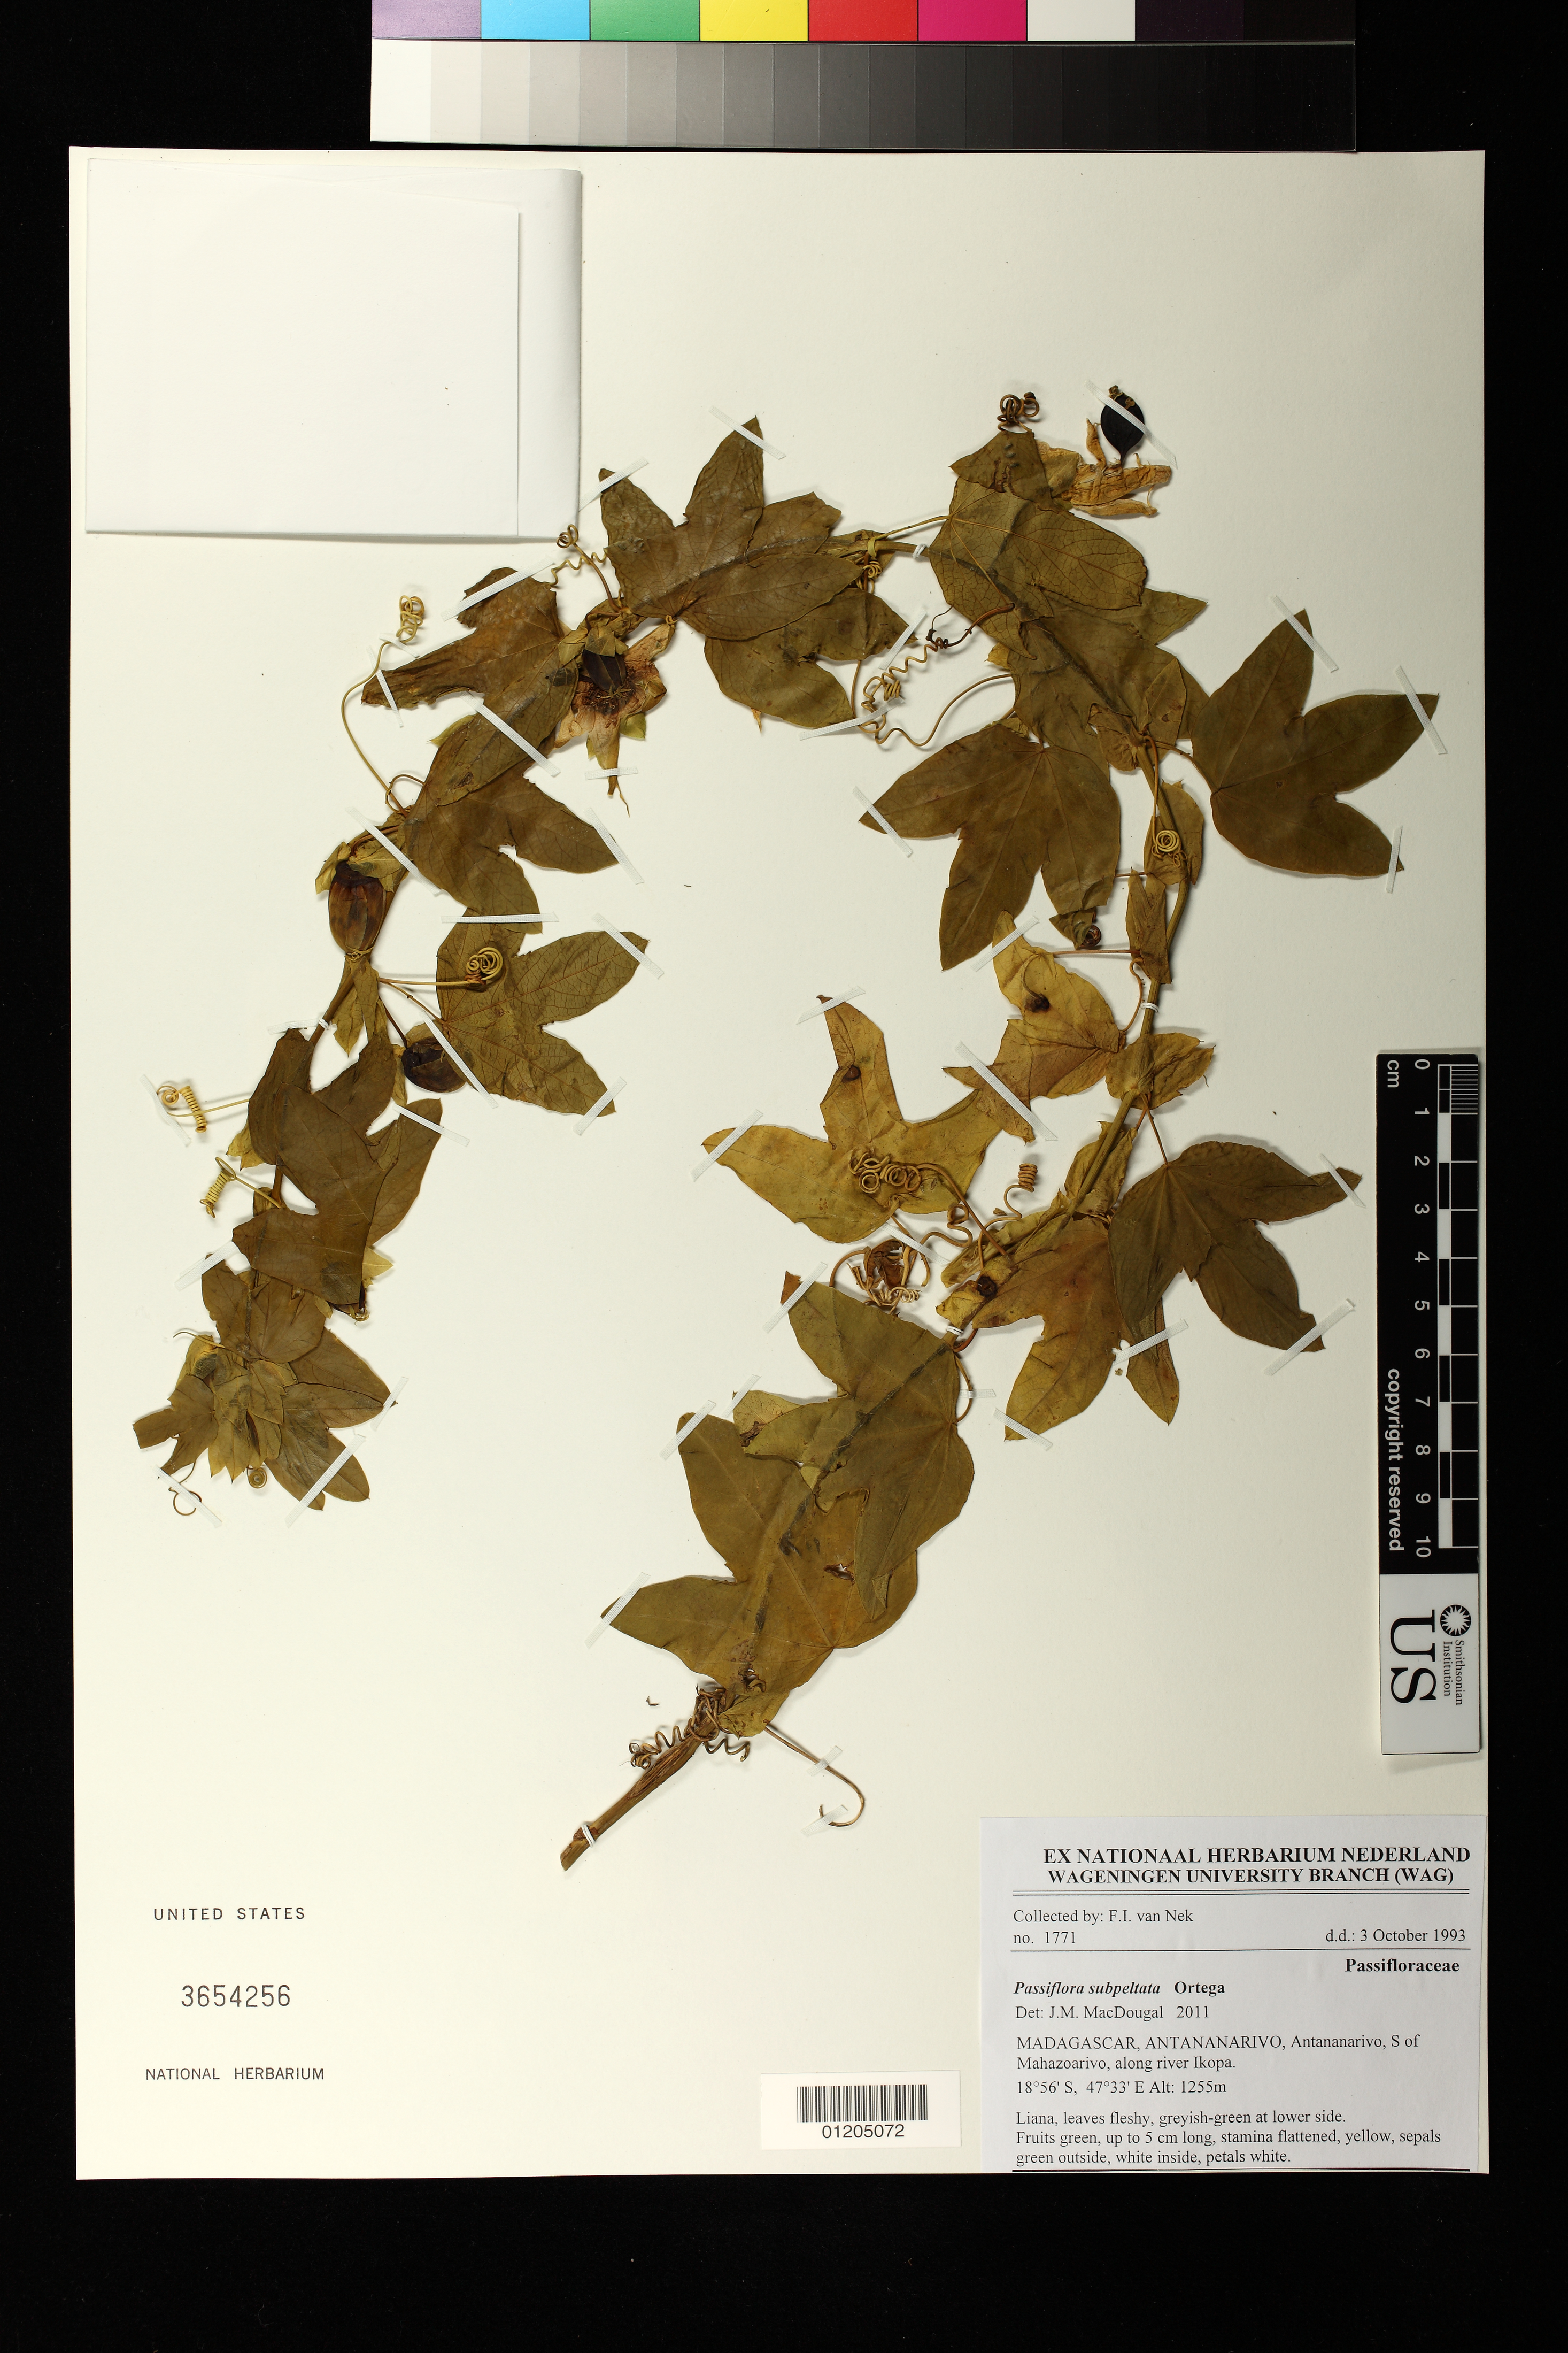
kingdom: Plantae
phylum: Tracheophyta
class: Magnoliopsida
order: Malpighiales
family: Passifloraceae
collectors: F. van Nek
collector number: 1771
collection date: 1993-10-03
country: Madagascar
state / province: Analamanga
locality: Antananarivo, S of Mahazoarivo, along river Ikopa.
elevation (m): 1255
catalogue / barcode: US 3654256